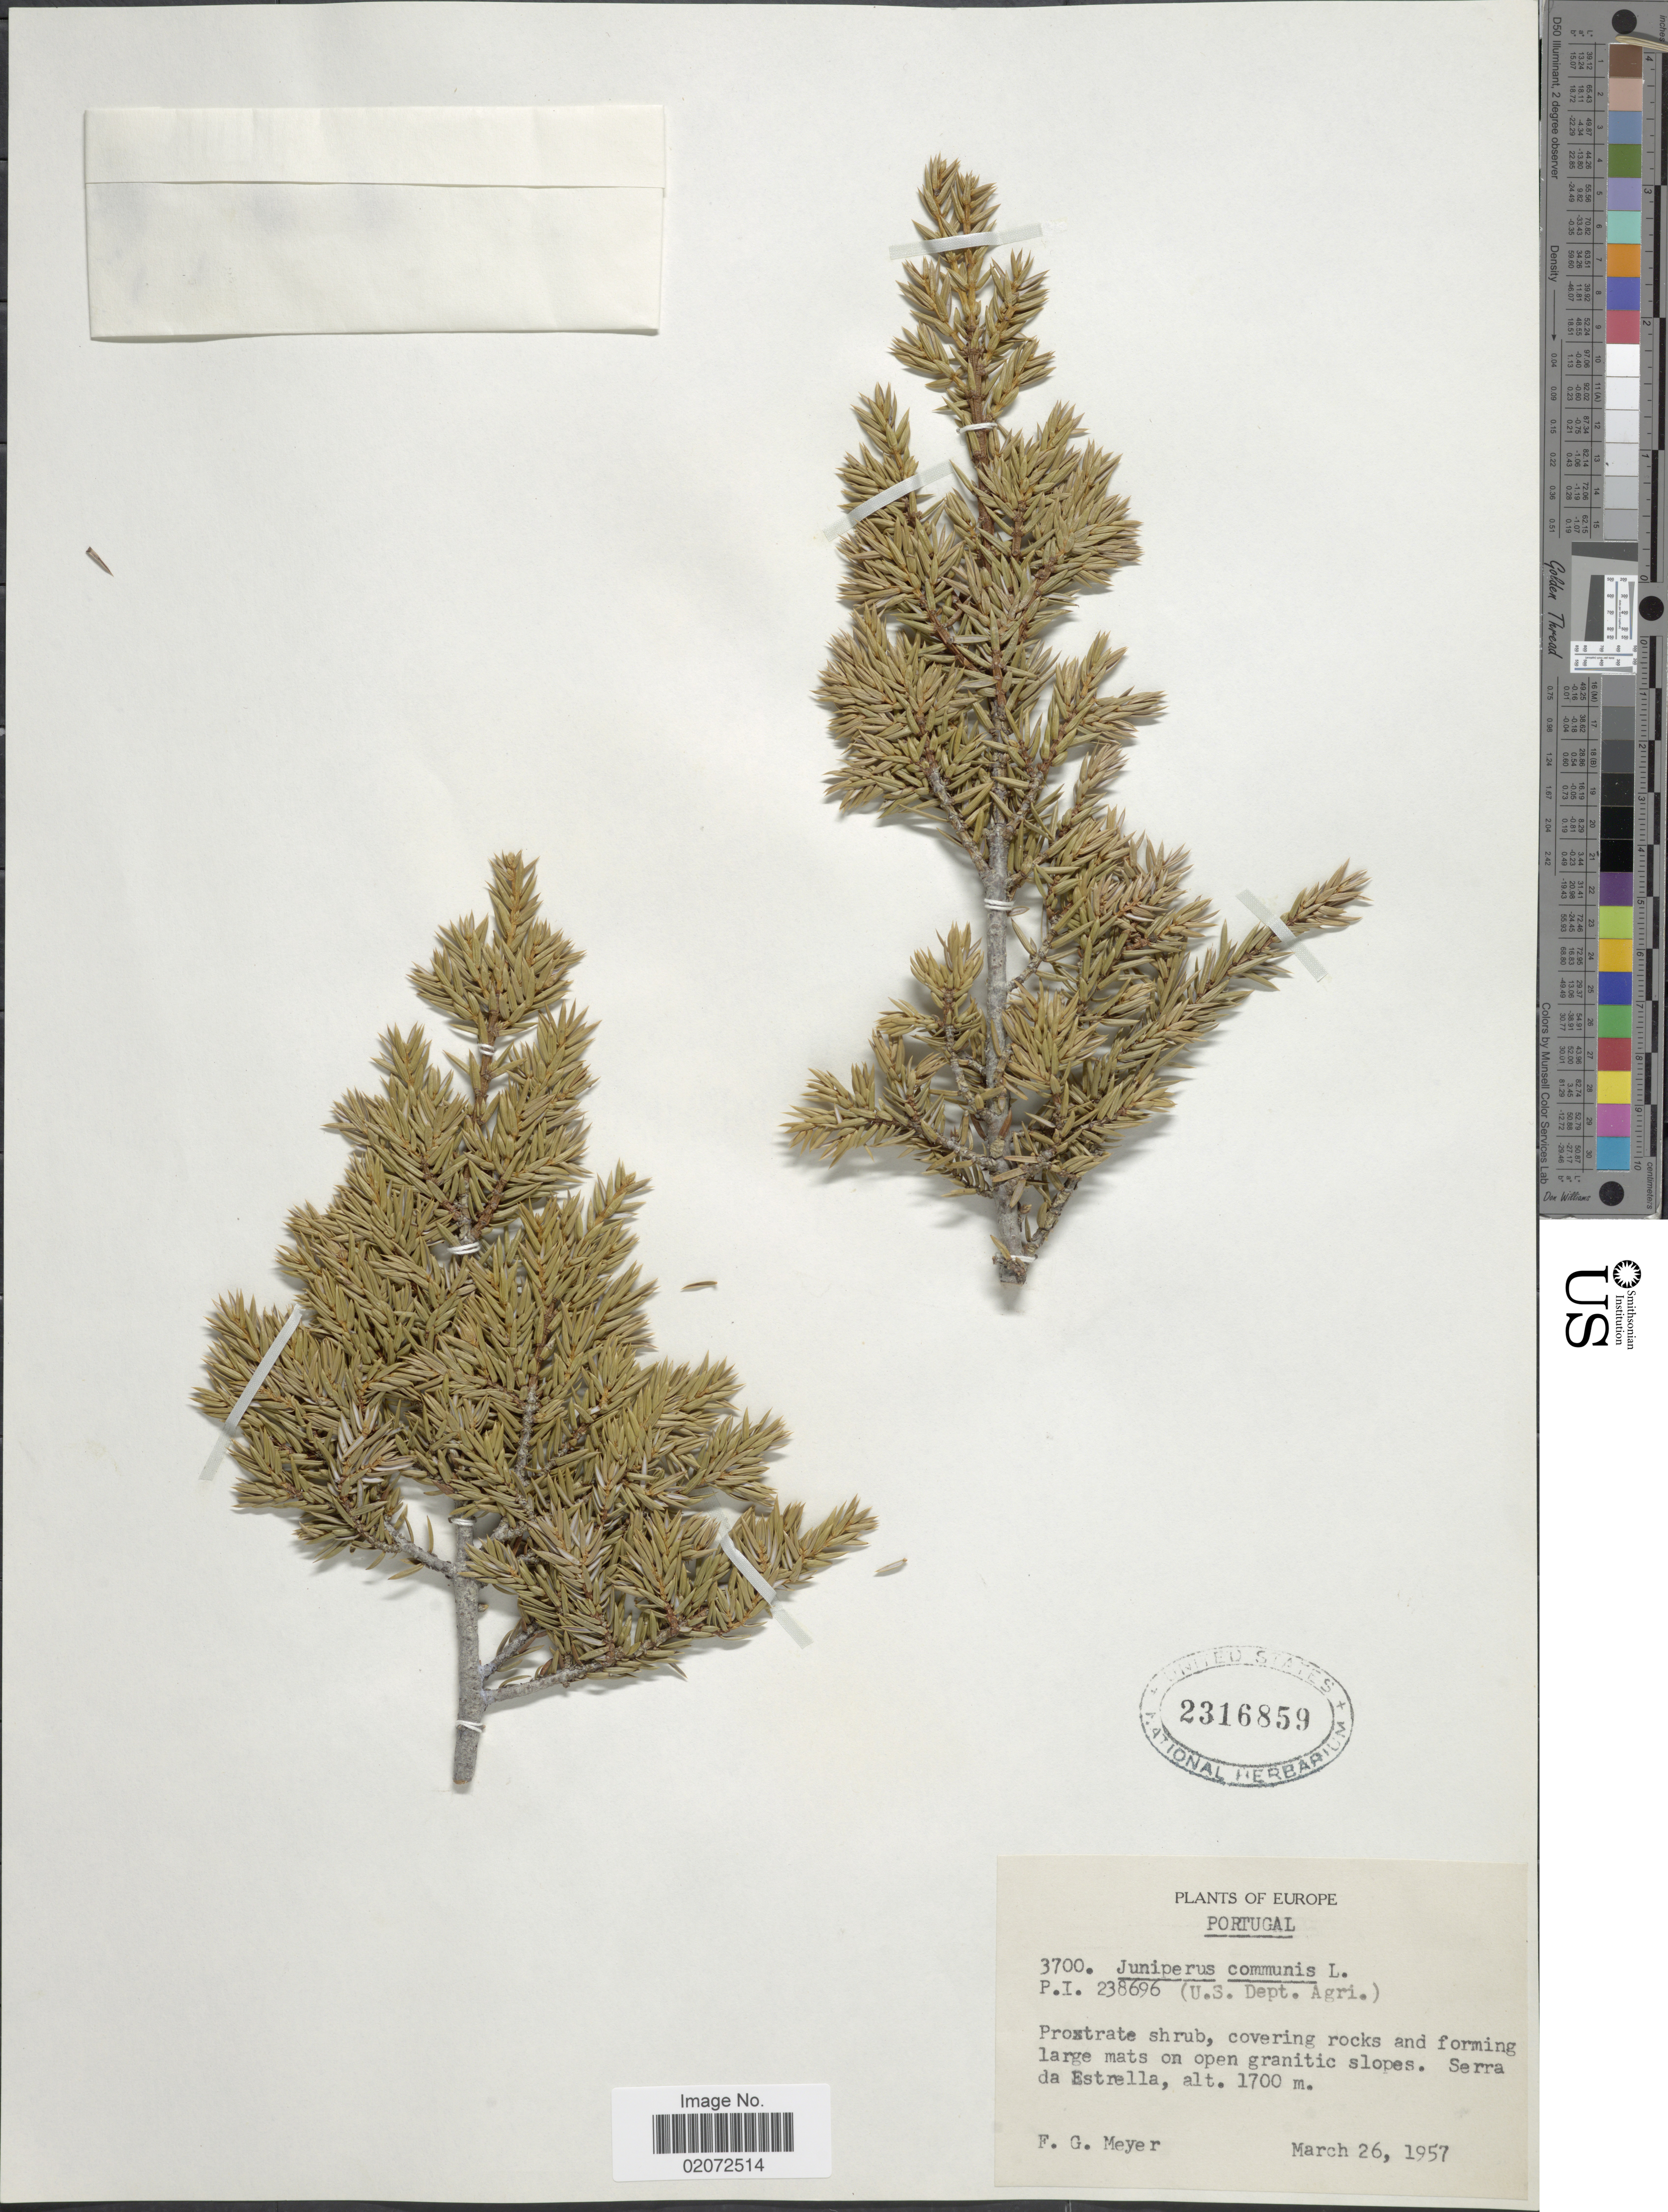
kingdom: Plantae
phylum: Tracheophyta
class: Pinopsida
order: Pinales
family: Cupressaceae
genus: Juniperus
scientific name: Juniperus communis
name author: L.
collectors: F. G. Meyer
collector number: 3700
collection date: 1957-03-26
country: Portugal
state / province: Guarda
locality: Europe. Serra da Estrella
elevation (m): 1700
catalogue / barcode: US 2316859